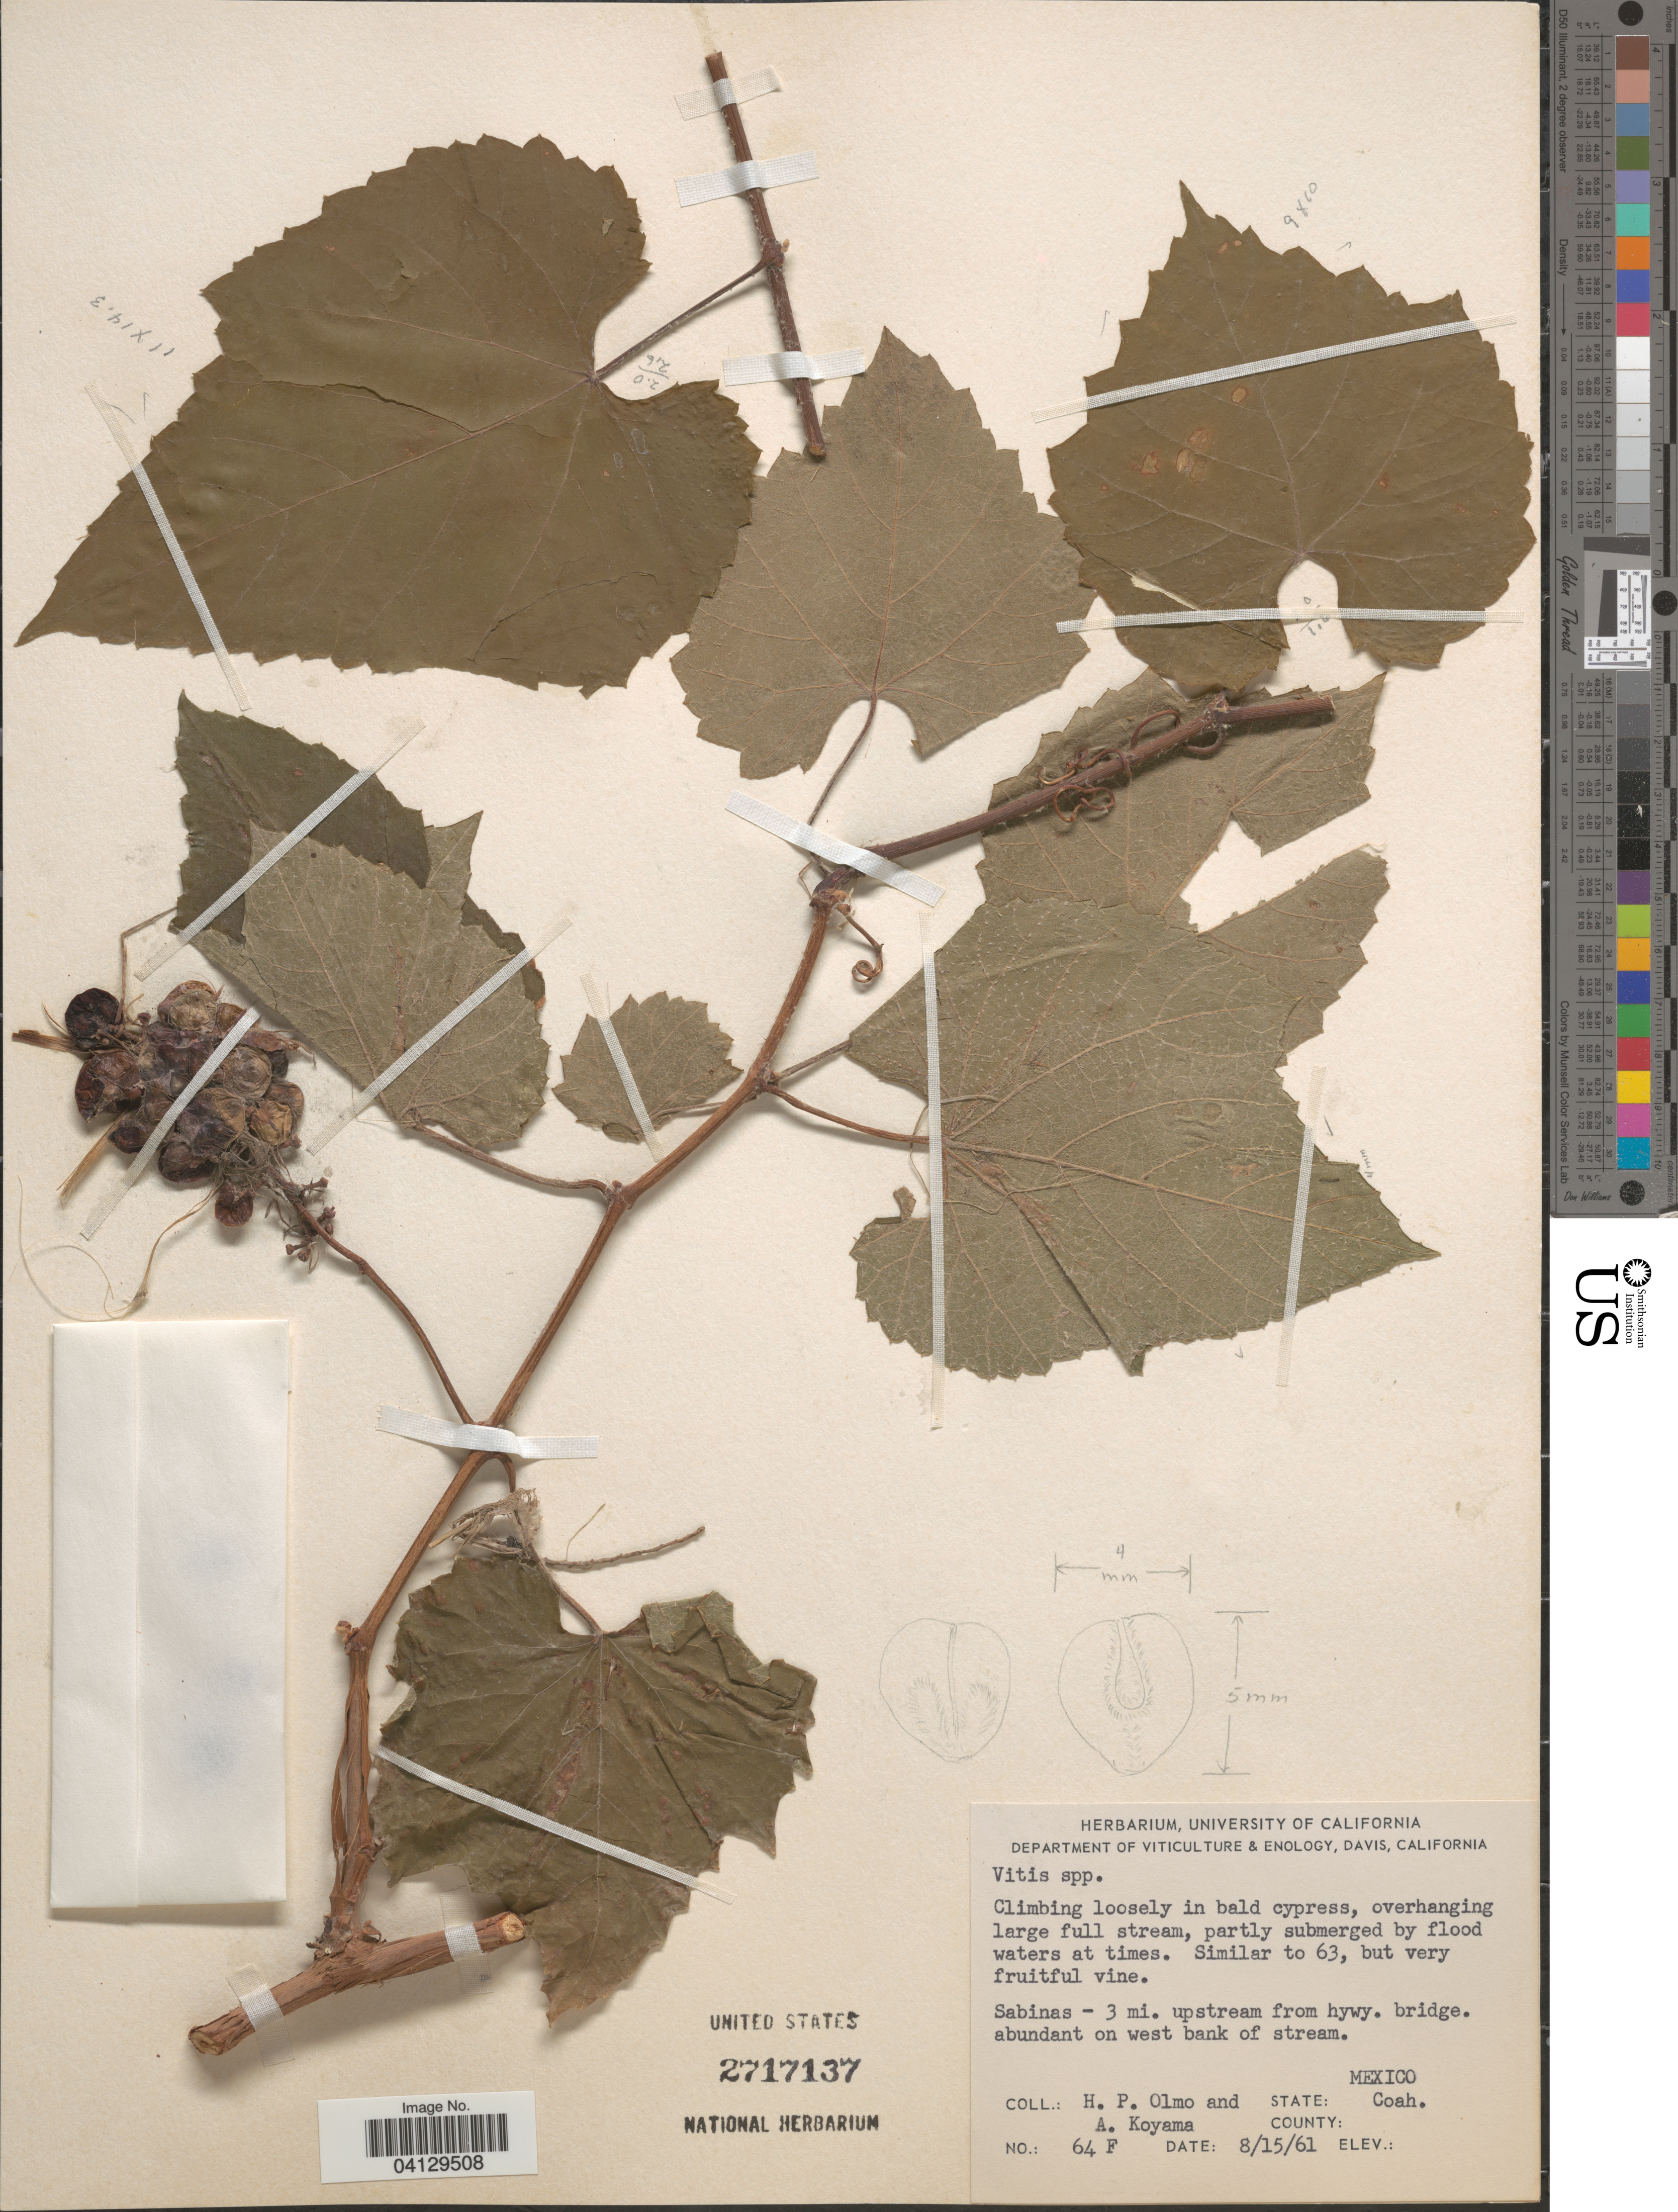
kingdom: Plantae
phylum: Tracheophyta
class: Magnoliopsida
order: Vitales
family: Vitaceae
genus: Vitis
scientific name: Vitis sp.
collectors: H. Olmo & A. Koyama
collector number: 64F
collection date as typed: Transcribed d/m/y: 15/8/61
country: Mexico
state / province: Coahuila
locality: Sabinas - 3 mi. upstream from hywy. bridge. abundant on west bank of stream.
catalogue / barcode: US 2717137